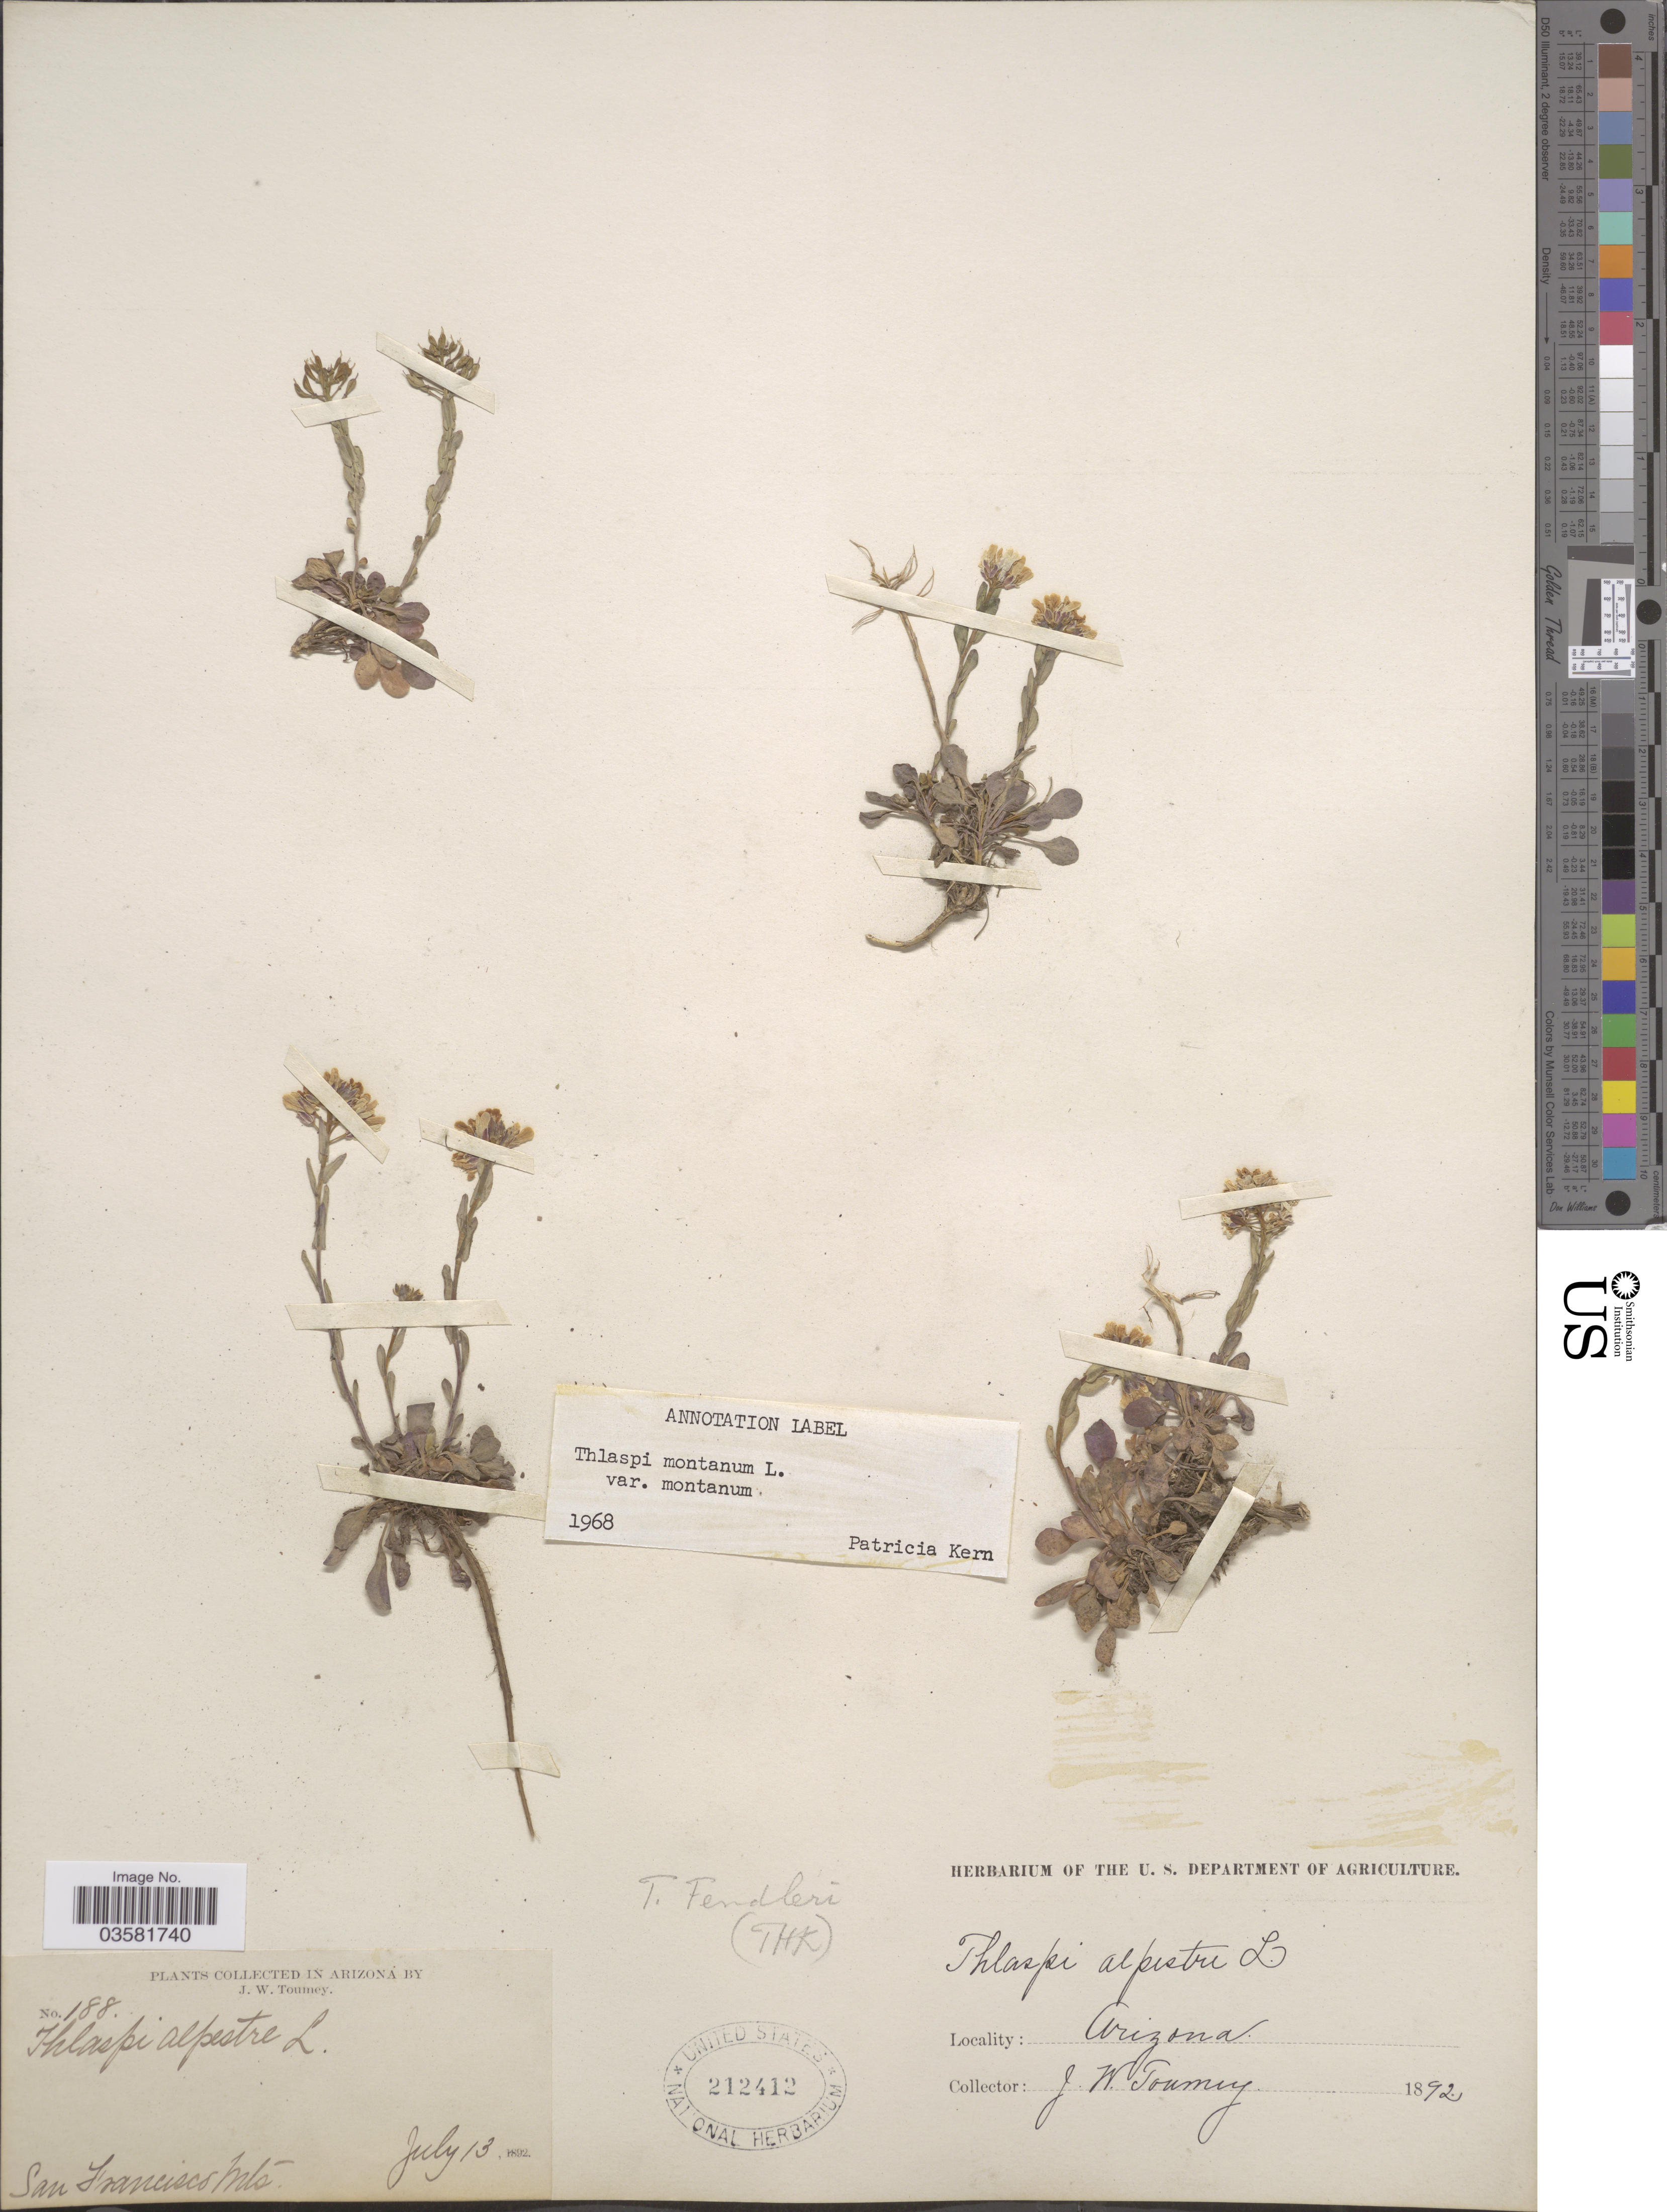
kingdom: Plantae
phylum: Tracheophyta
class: Magnoliopsida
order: Brassicales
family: Brassicaceae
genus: Thlaspi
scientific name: Thlaspi montanum var. montanum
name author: L.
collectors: J. W. Toumey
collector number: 188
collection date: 1892-07-13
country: United States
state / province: Arizona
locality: San Francisco Mts.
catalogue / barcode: US 212412